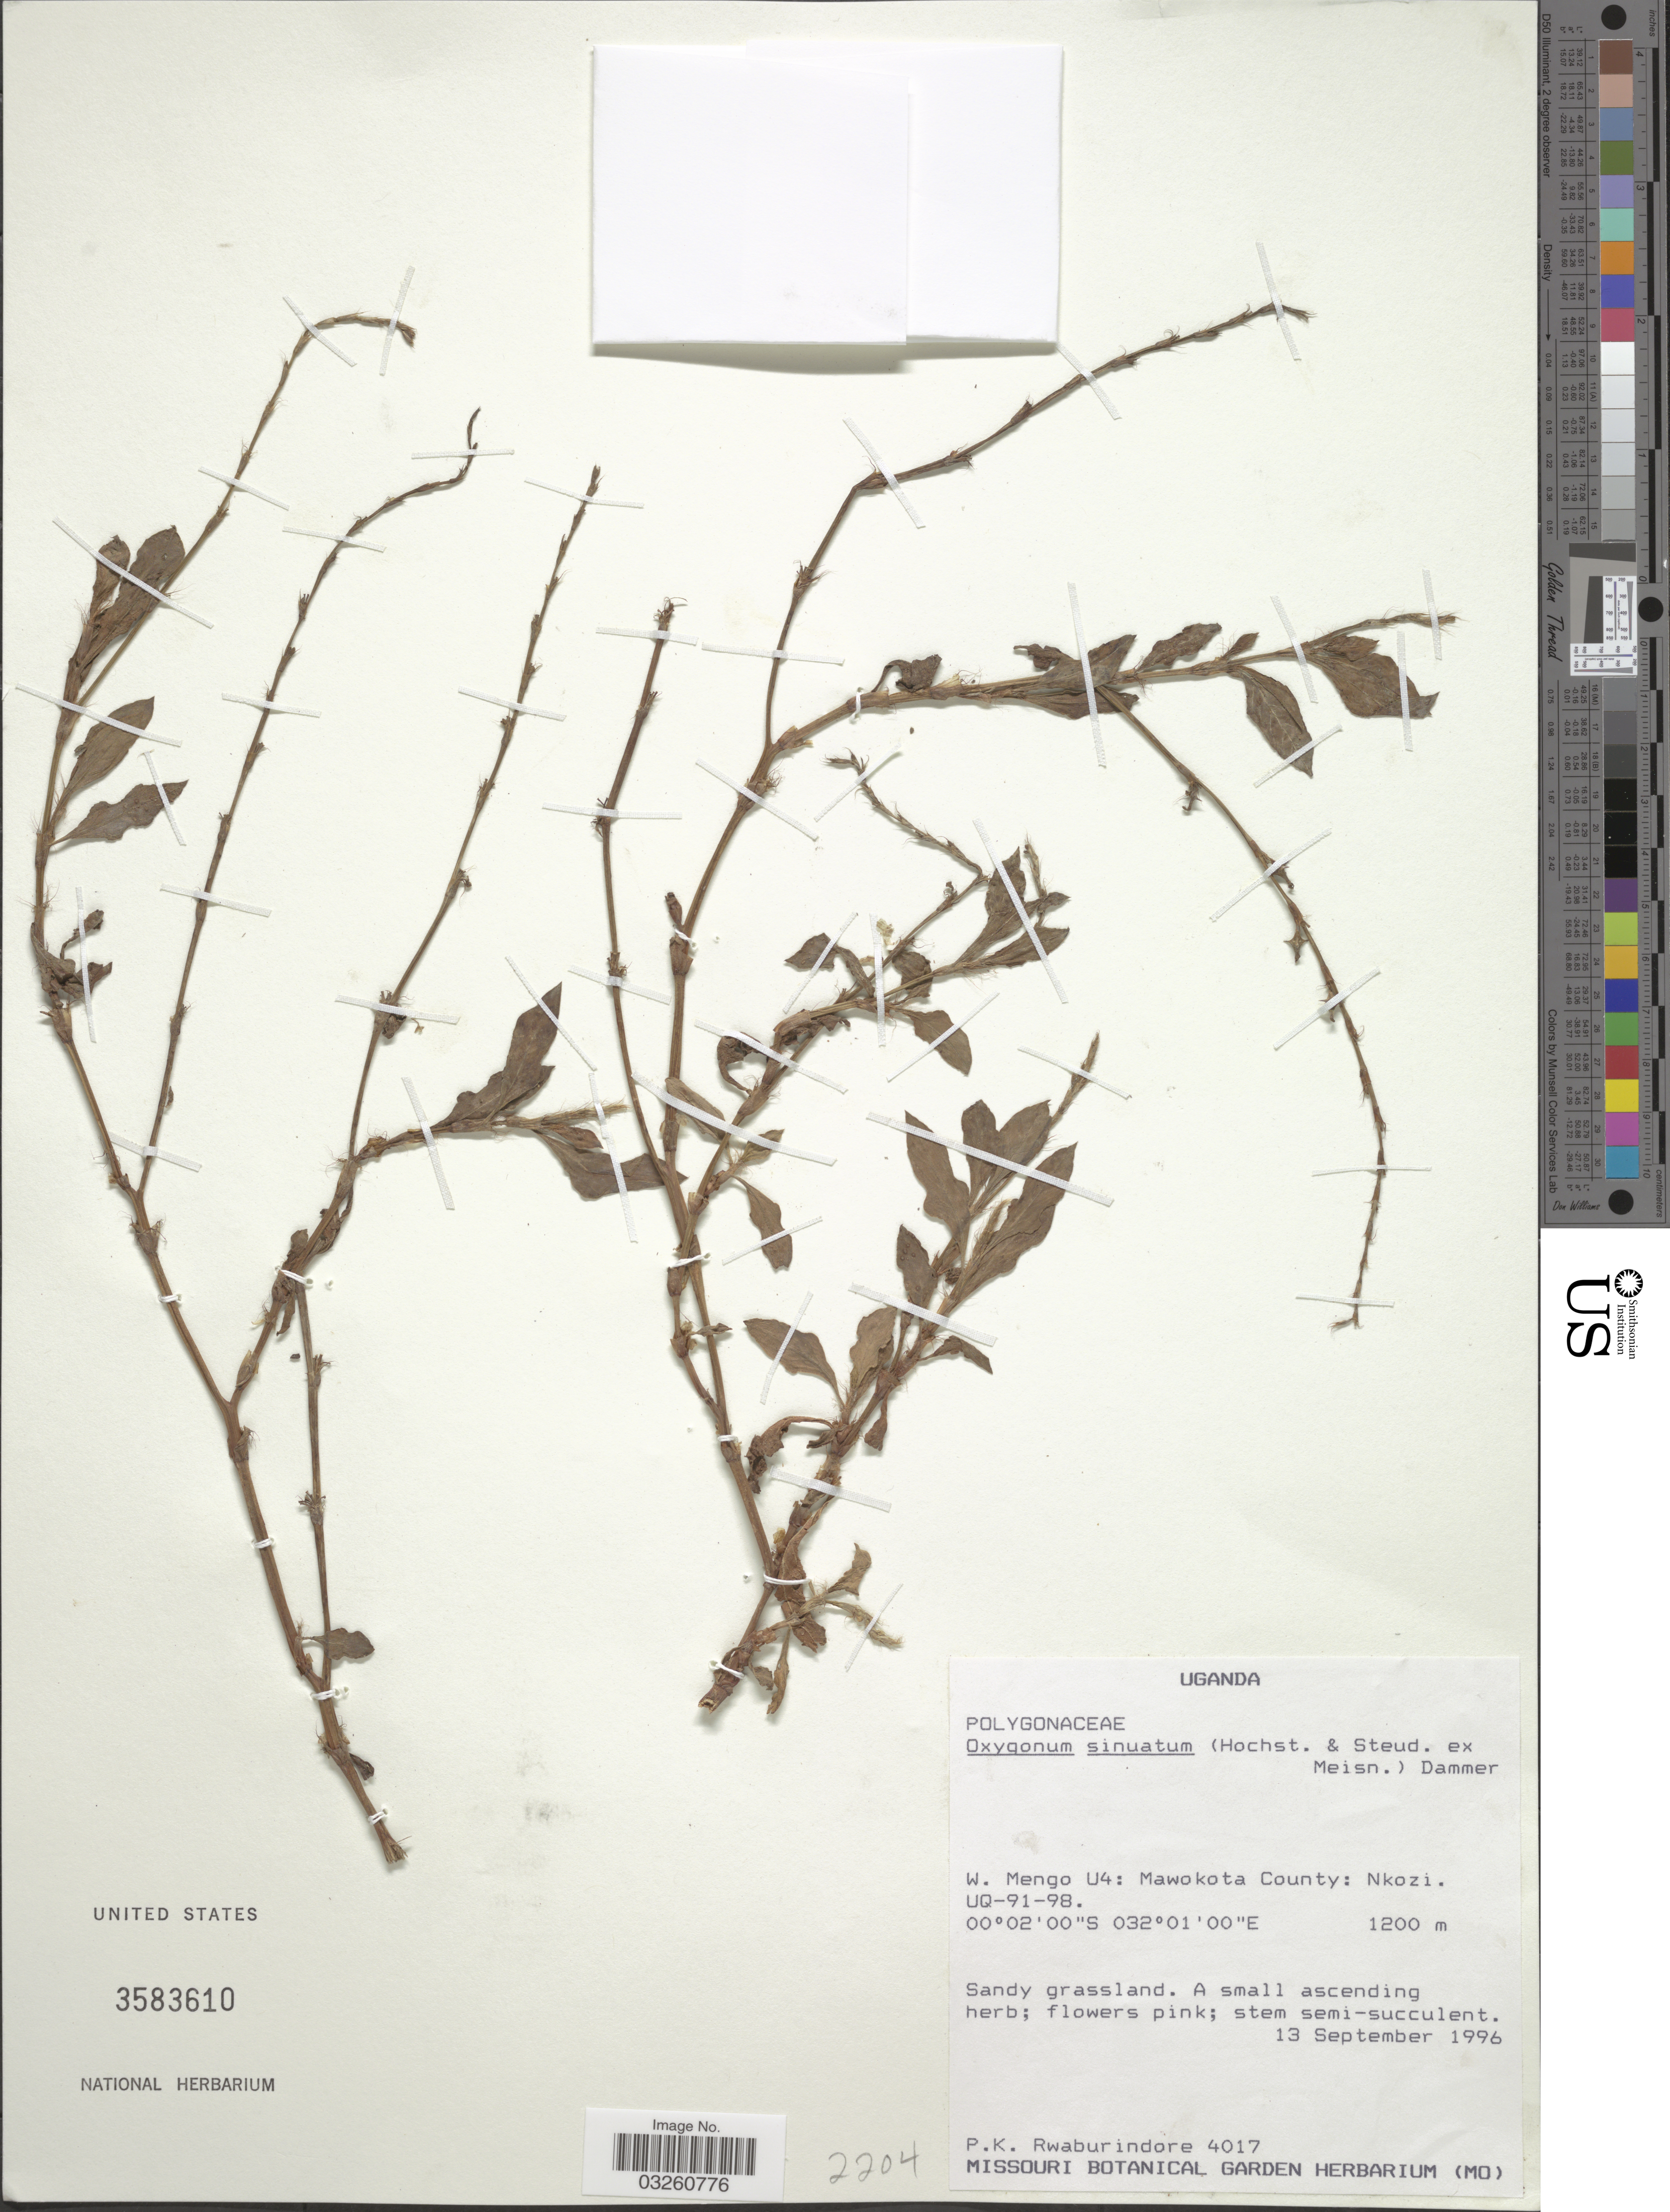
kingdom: Plantae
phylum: Tracheophyta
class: Magnoliopsida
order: Caryophyllales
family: Polygonaceae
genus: Oxygonum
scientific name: Oxygonum sinuatum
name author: (Hochst. ex Meisn.) Dammer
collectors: P. Rwaburindore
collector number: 4017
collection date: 1996-09-13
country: Uganda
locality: W. Mengo U4: Mawokota County: Nkozi. UQ-91-98.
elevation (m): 1200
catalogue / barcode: US 3583610